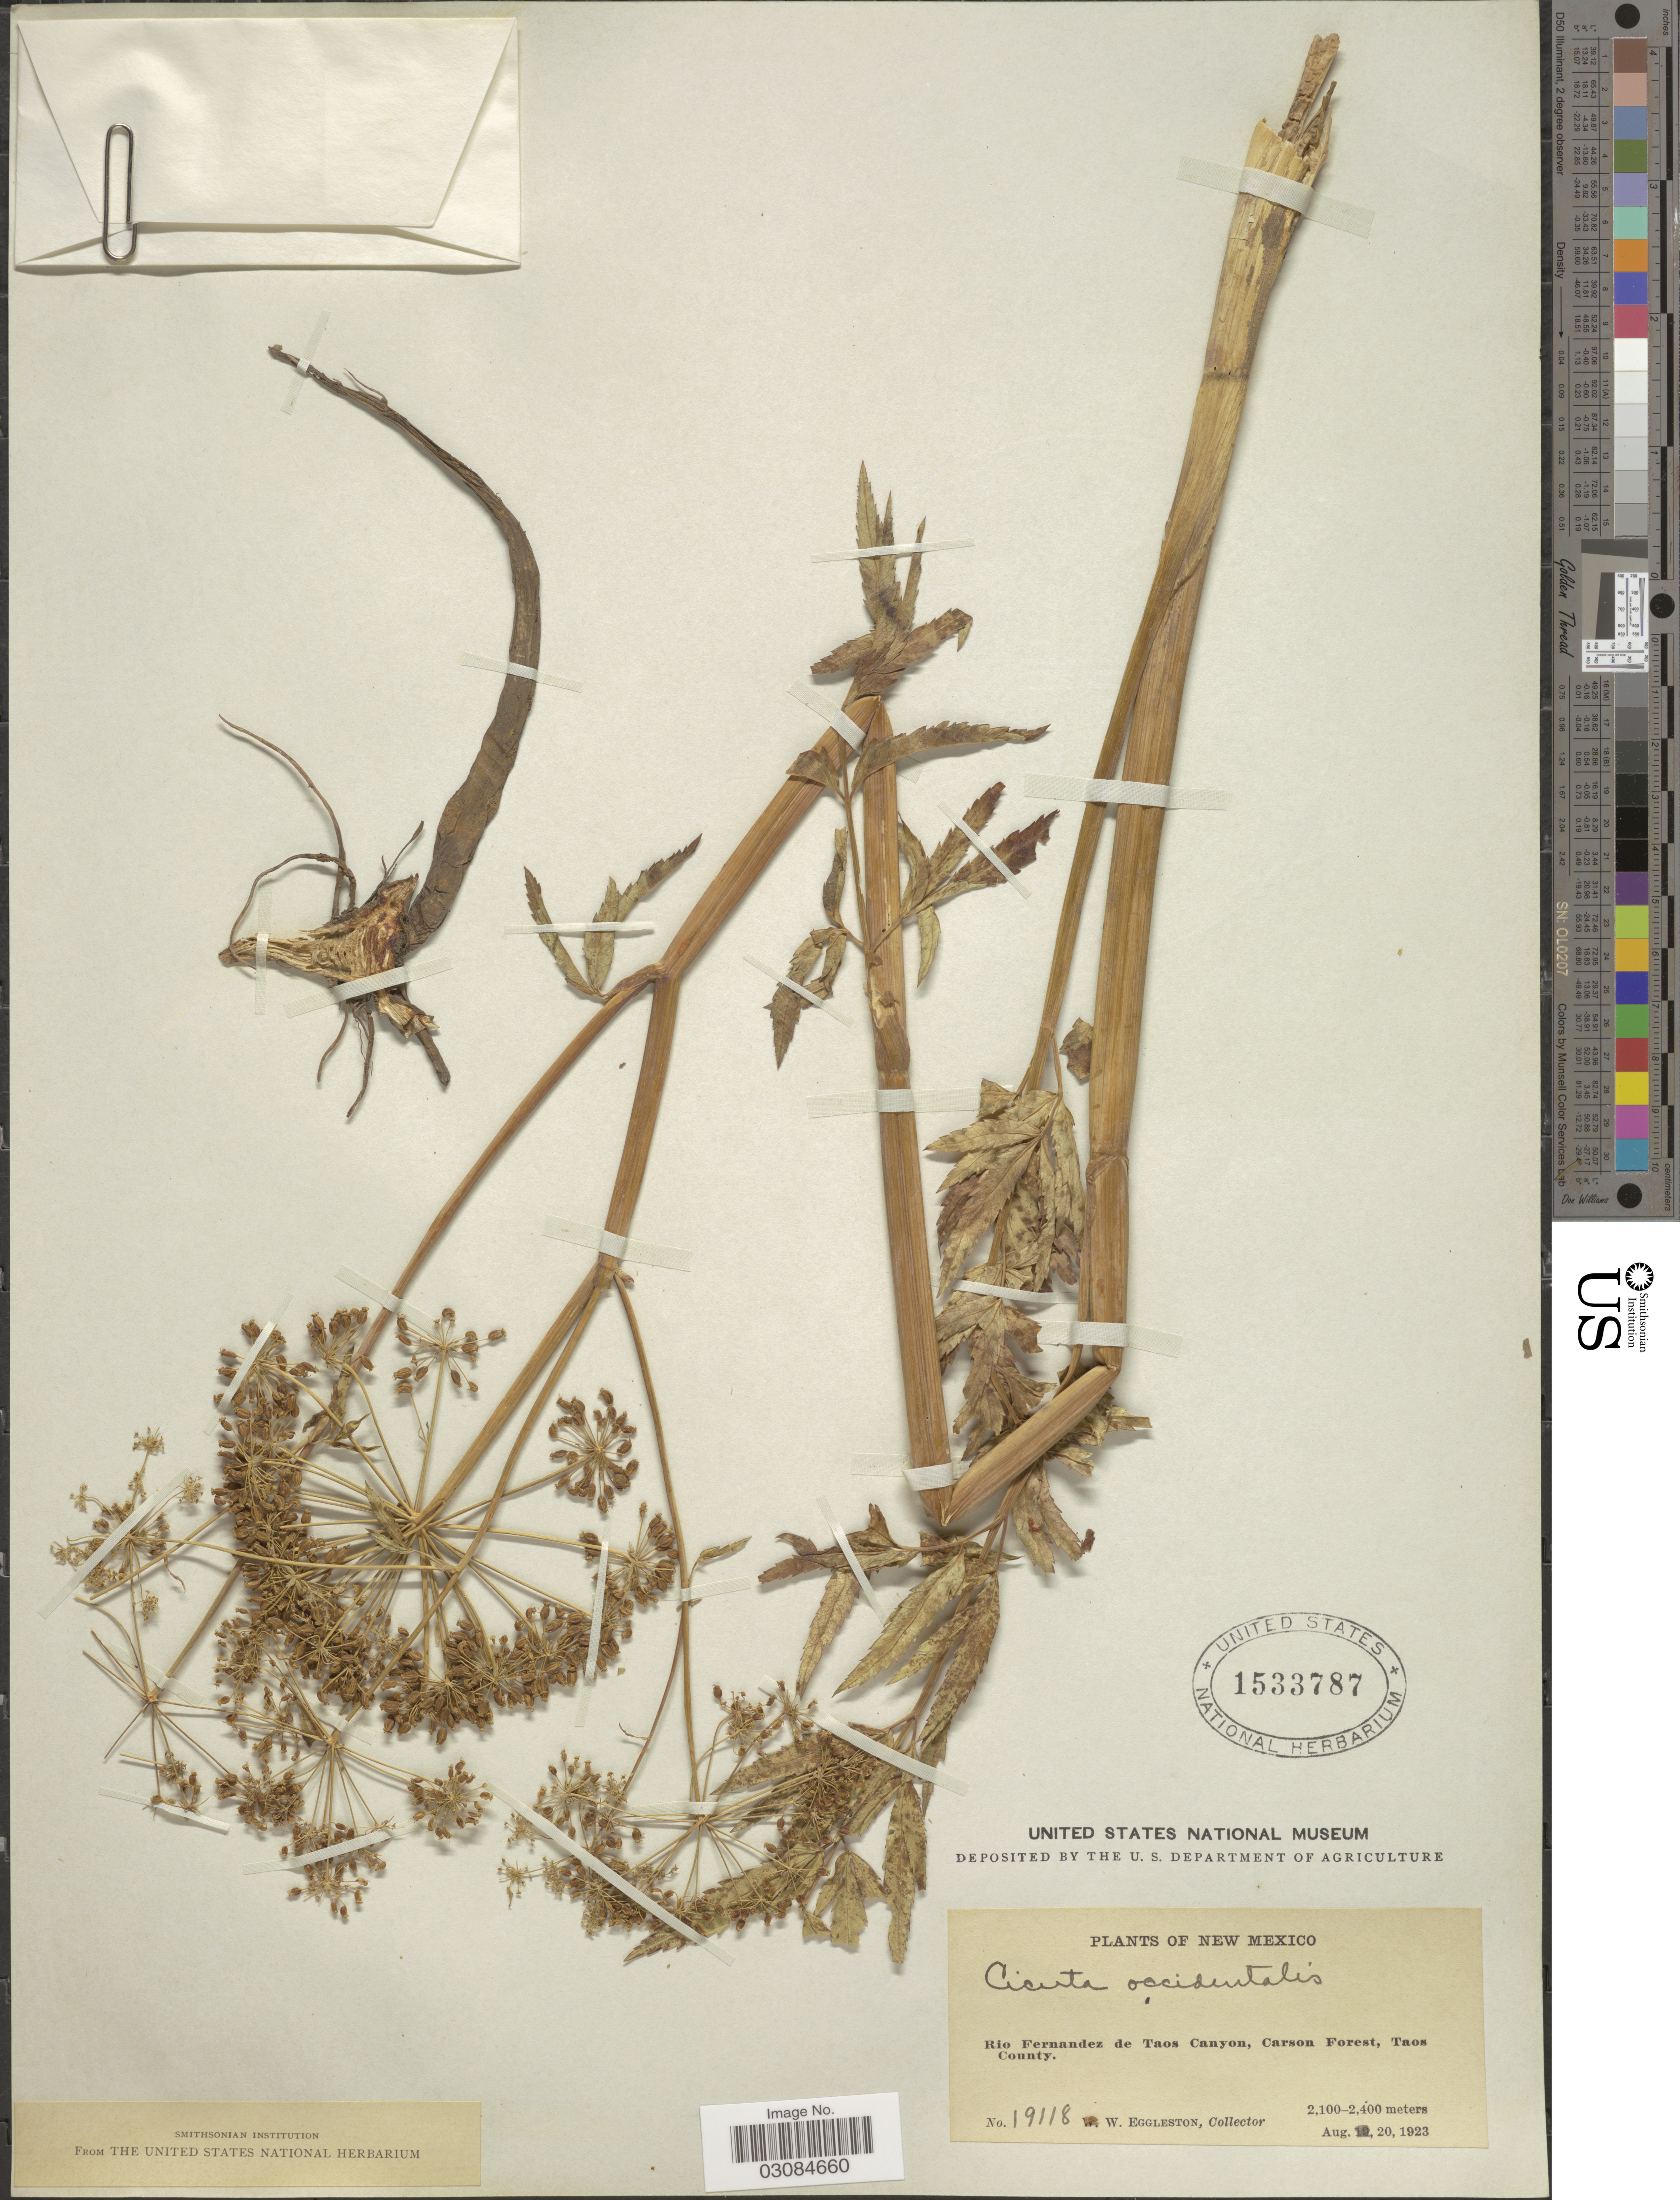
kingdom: Plantae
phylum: Tracheophyta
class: Magnoliopsida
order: Apiales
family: Apiaceae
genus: Cicuta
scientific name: Cicuta occidentalis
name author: Greene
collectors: W. W. Eggleston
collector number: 19118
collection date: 1923-08-20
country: United States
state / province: New Mexico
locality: Rio Fernandez de Taos Canyon, Carson Forest, Taos County.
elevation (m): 2100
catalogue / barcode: US 1533787